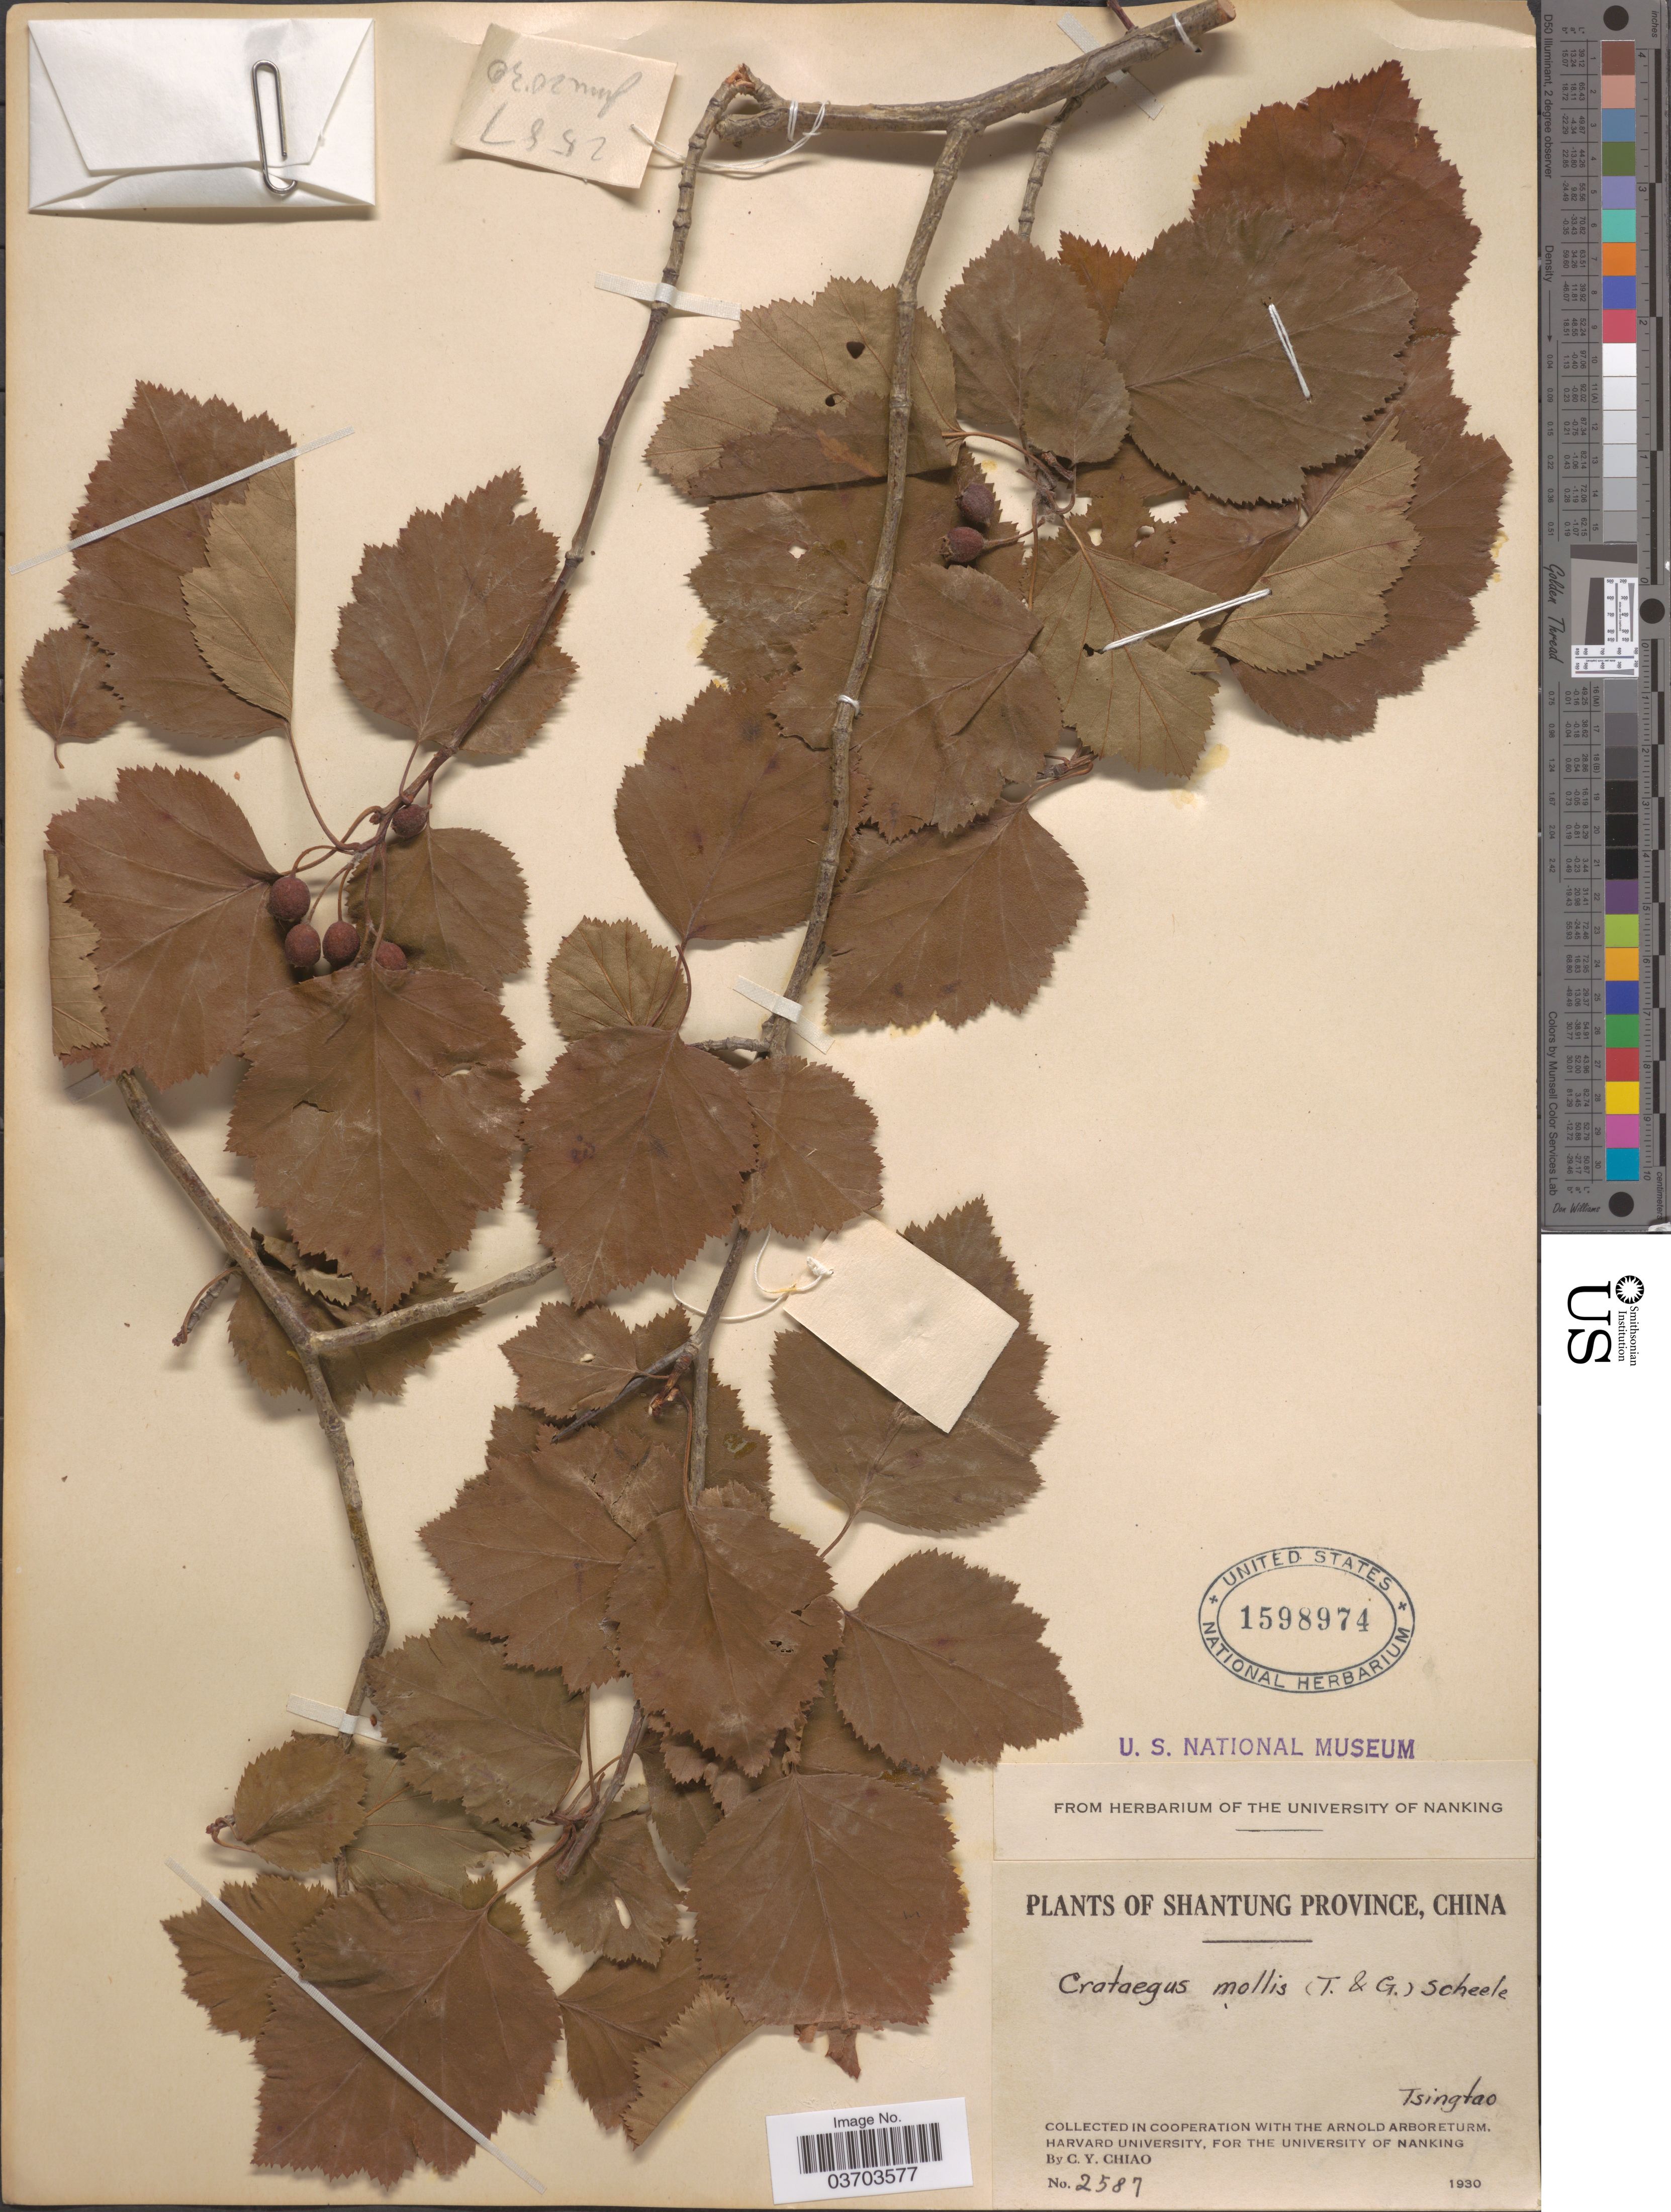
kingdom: Plantae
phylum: Tracheophyta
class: Magnoliopsida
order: Rosales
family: Rosaceae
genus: Crataegus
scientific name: Crataegus mollis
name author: (Torr. & A. Gray) Scheele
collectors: C. Y. Chiao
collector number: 2587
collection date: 1930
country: China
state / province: Shandong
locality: Shantung Province. Tsingtao.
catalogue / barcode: US 1598974